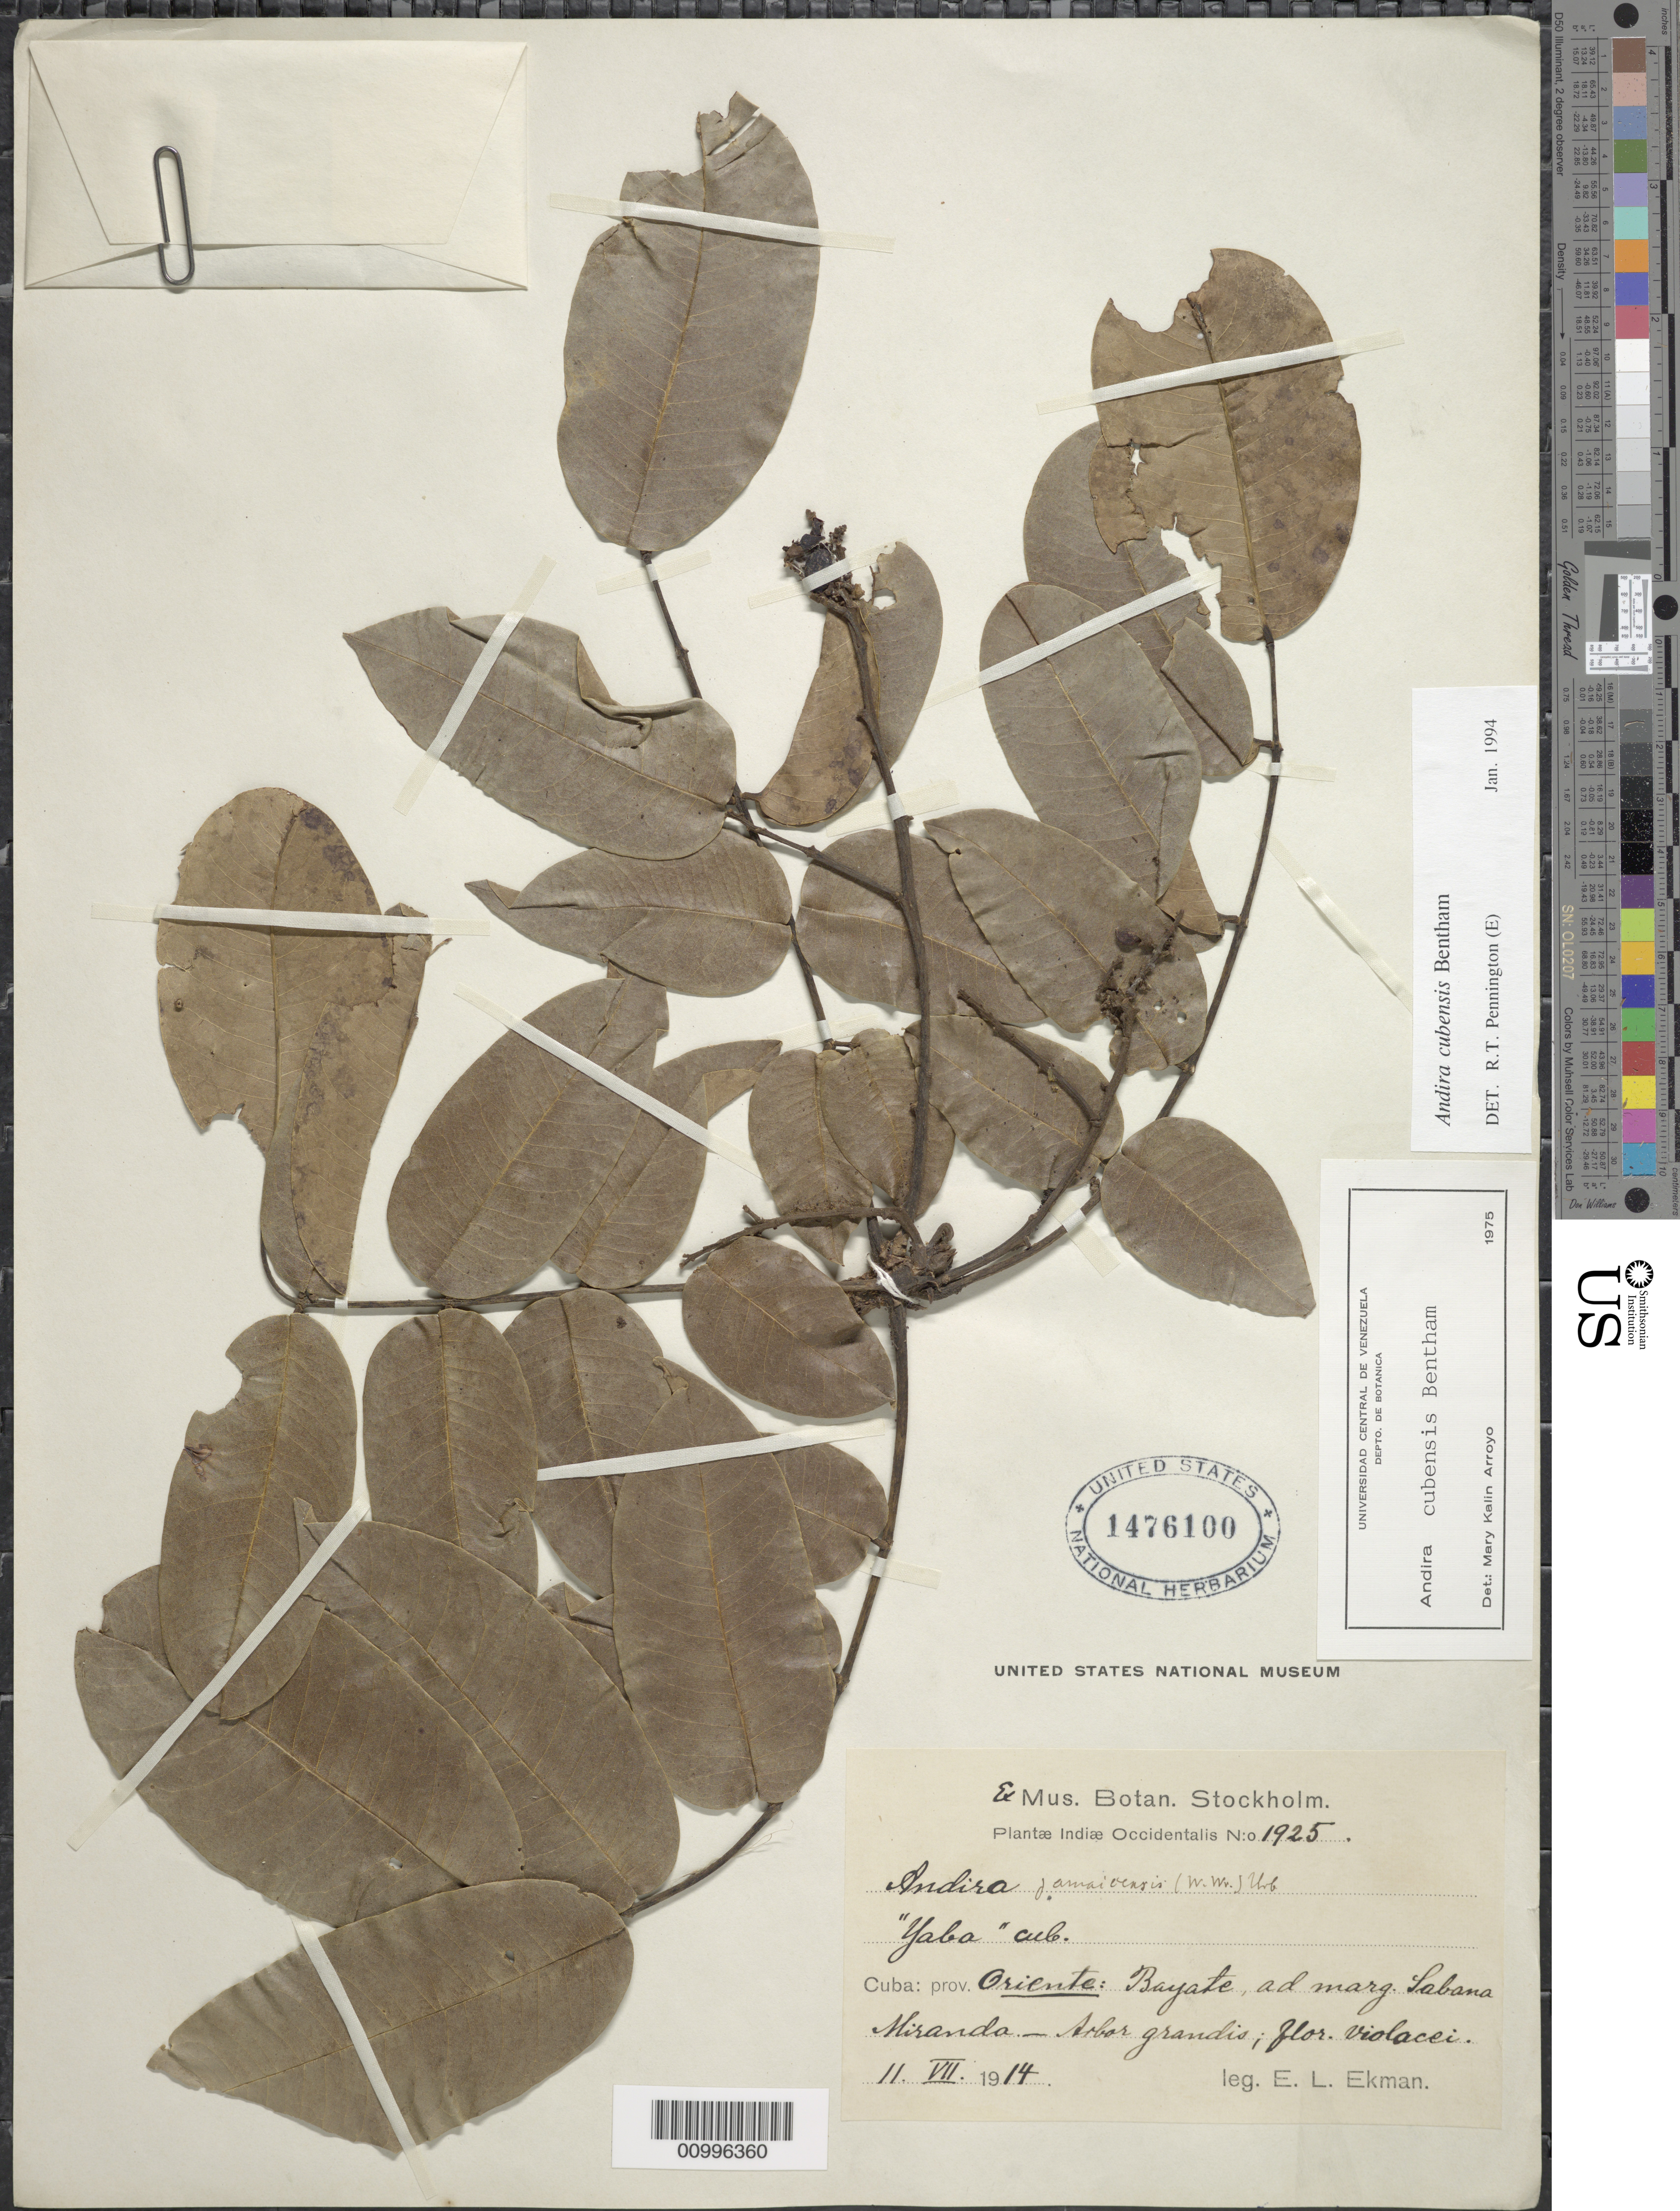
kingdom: Plantae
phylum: Tracheophyta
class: Magnoliopsida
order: Fabales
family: Fabaceae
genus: Andira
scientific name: Andira cubensis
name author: Benth.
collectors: E. L. Ekman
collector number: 1925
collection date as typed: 11 Jul 1914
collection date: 1914-07-11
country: Cuba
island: Cuba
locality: Oriente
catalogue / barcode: US 1476100